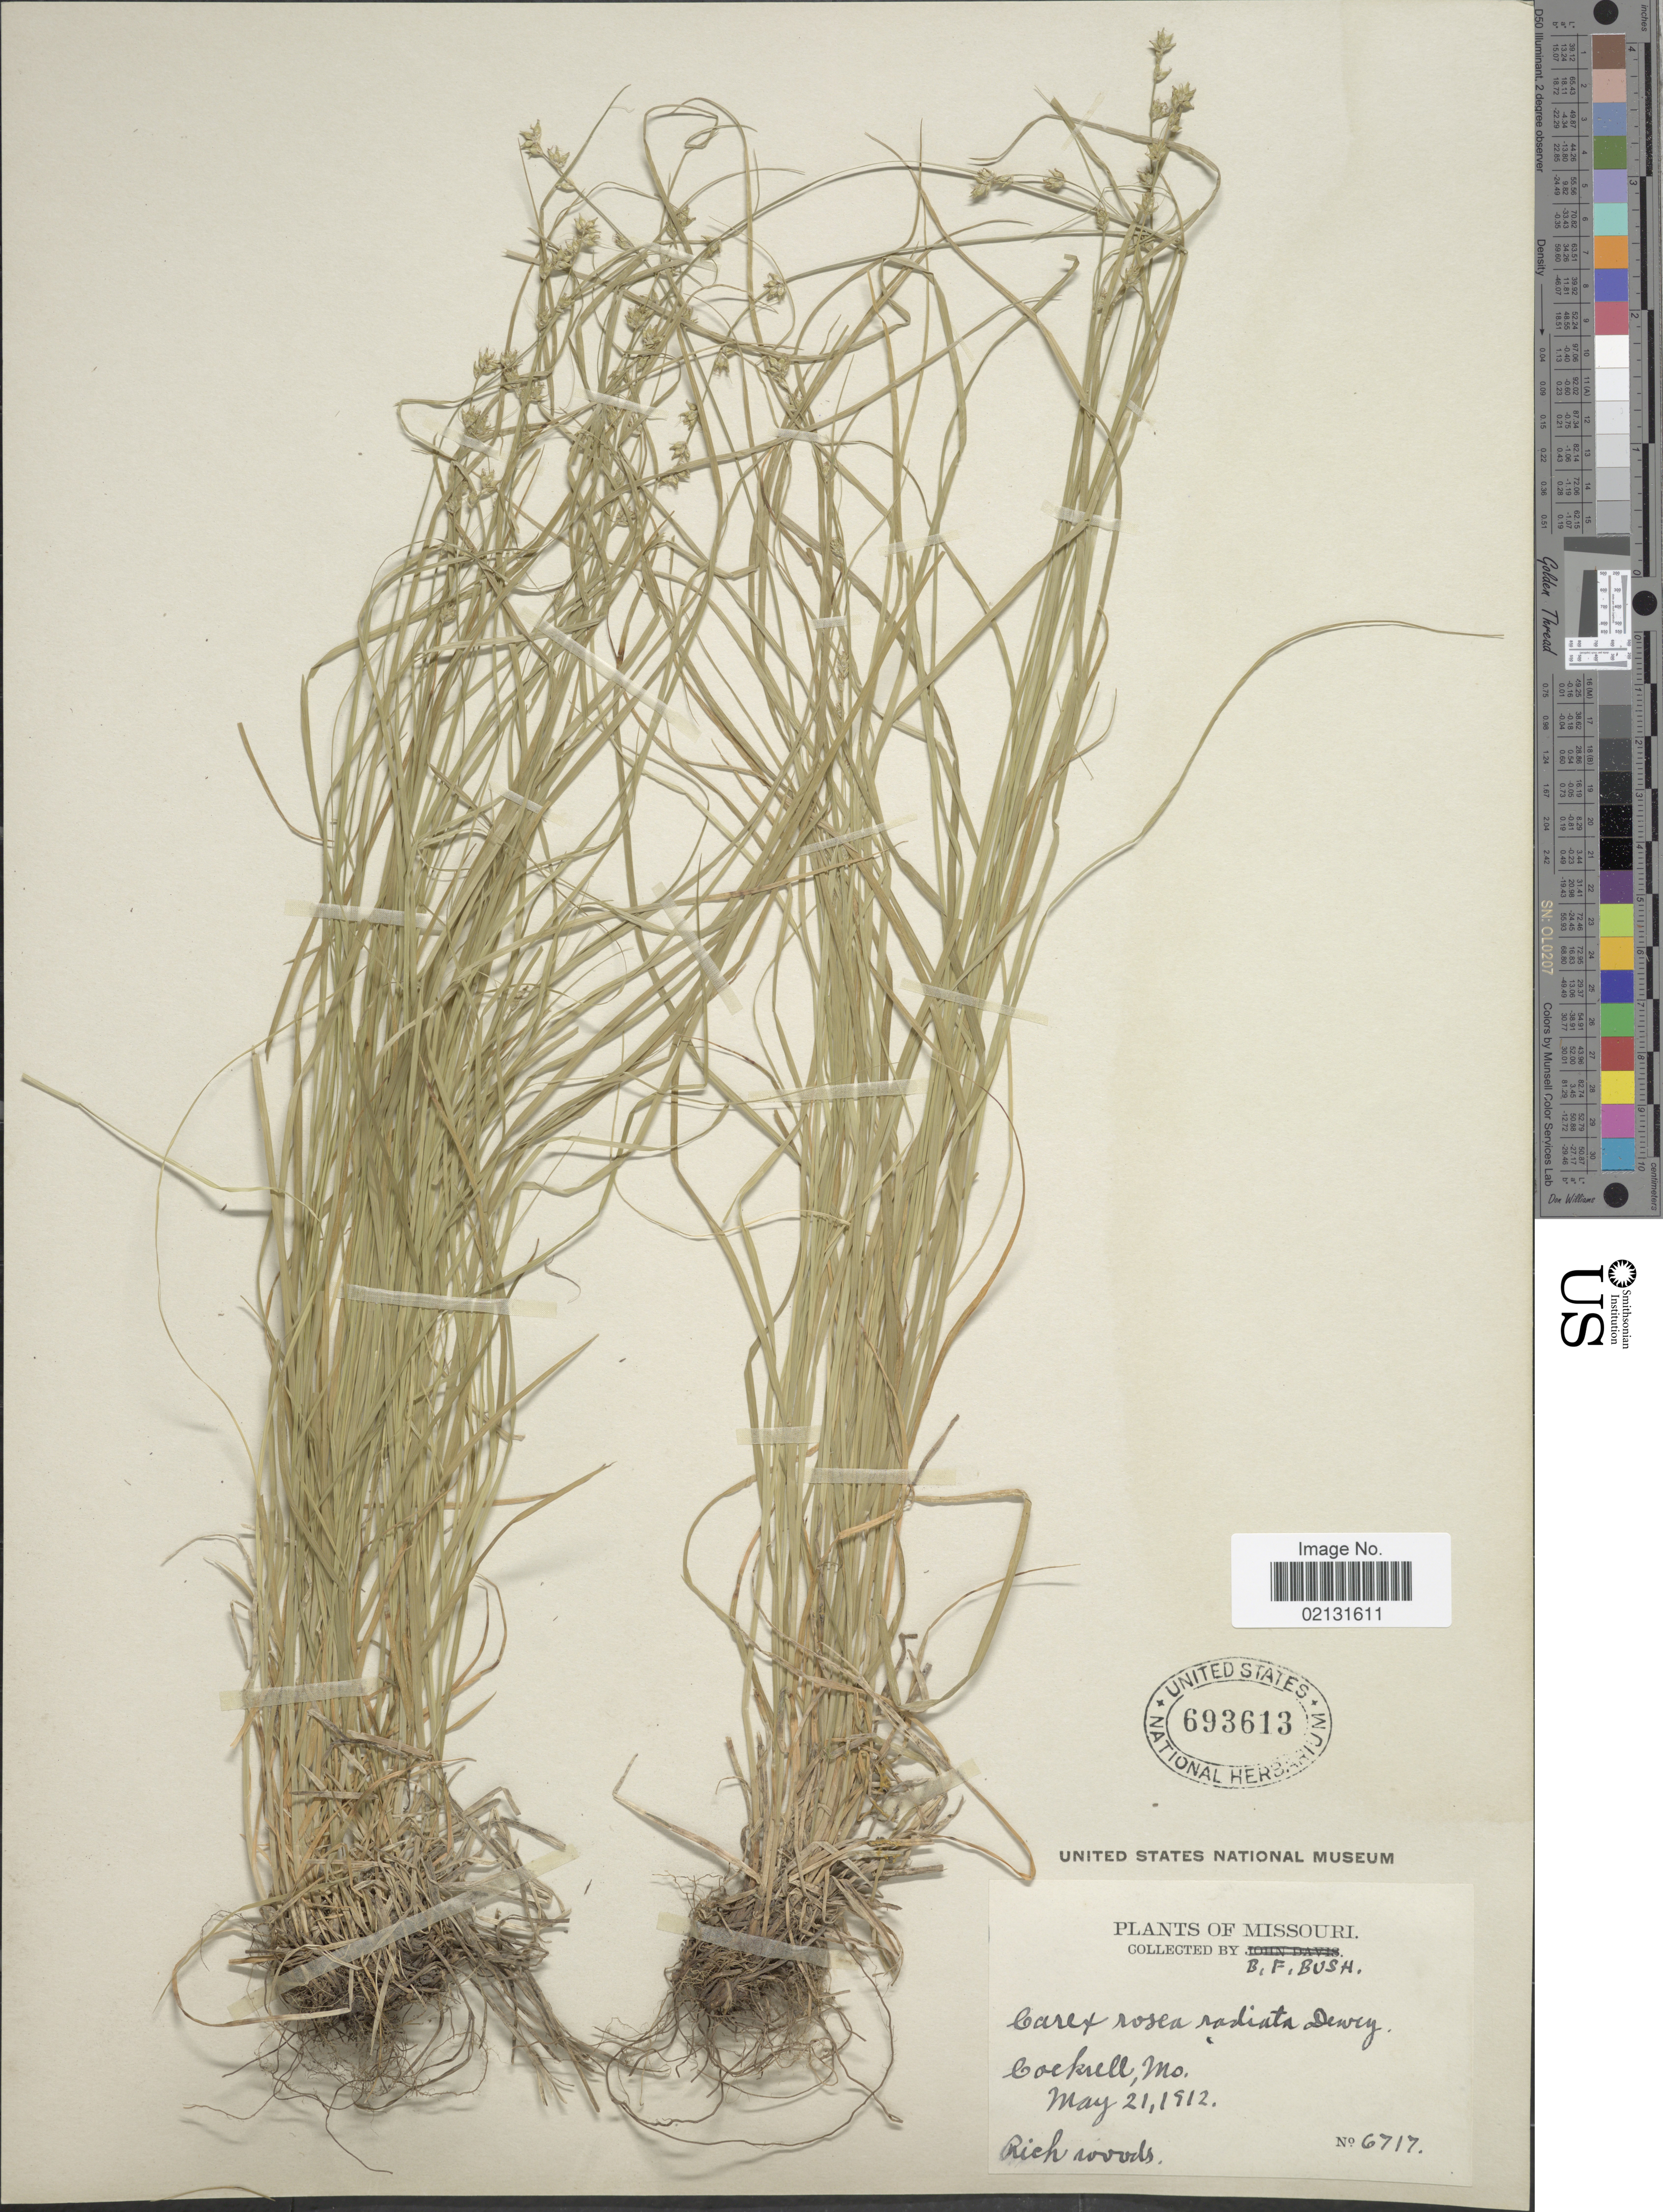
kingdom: Plantae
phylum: Tracheophyta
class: Liliopsida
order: Poales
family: Cyperaceae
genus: Carex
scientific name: Carex rosea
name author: Willd.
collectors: B. F. Bush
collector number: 6717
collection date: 1912-05-21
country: United States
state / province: Missouri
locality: Cockrell, rich woods.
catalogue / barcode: US 693613